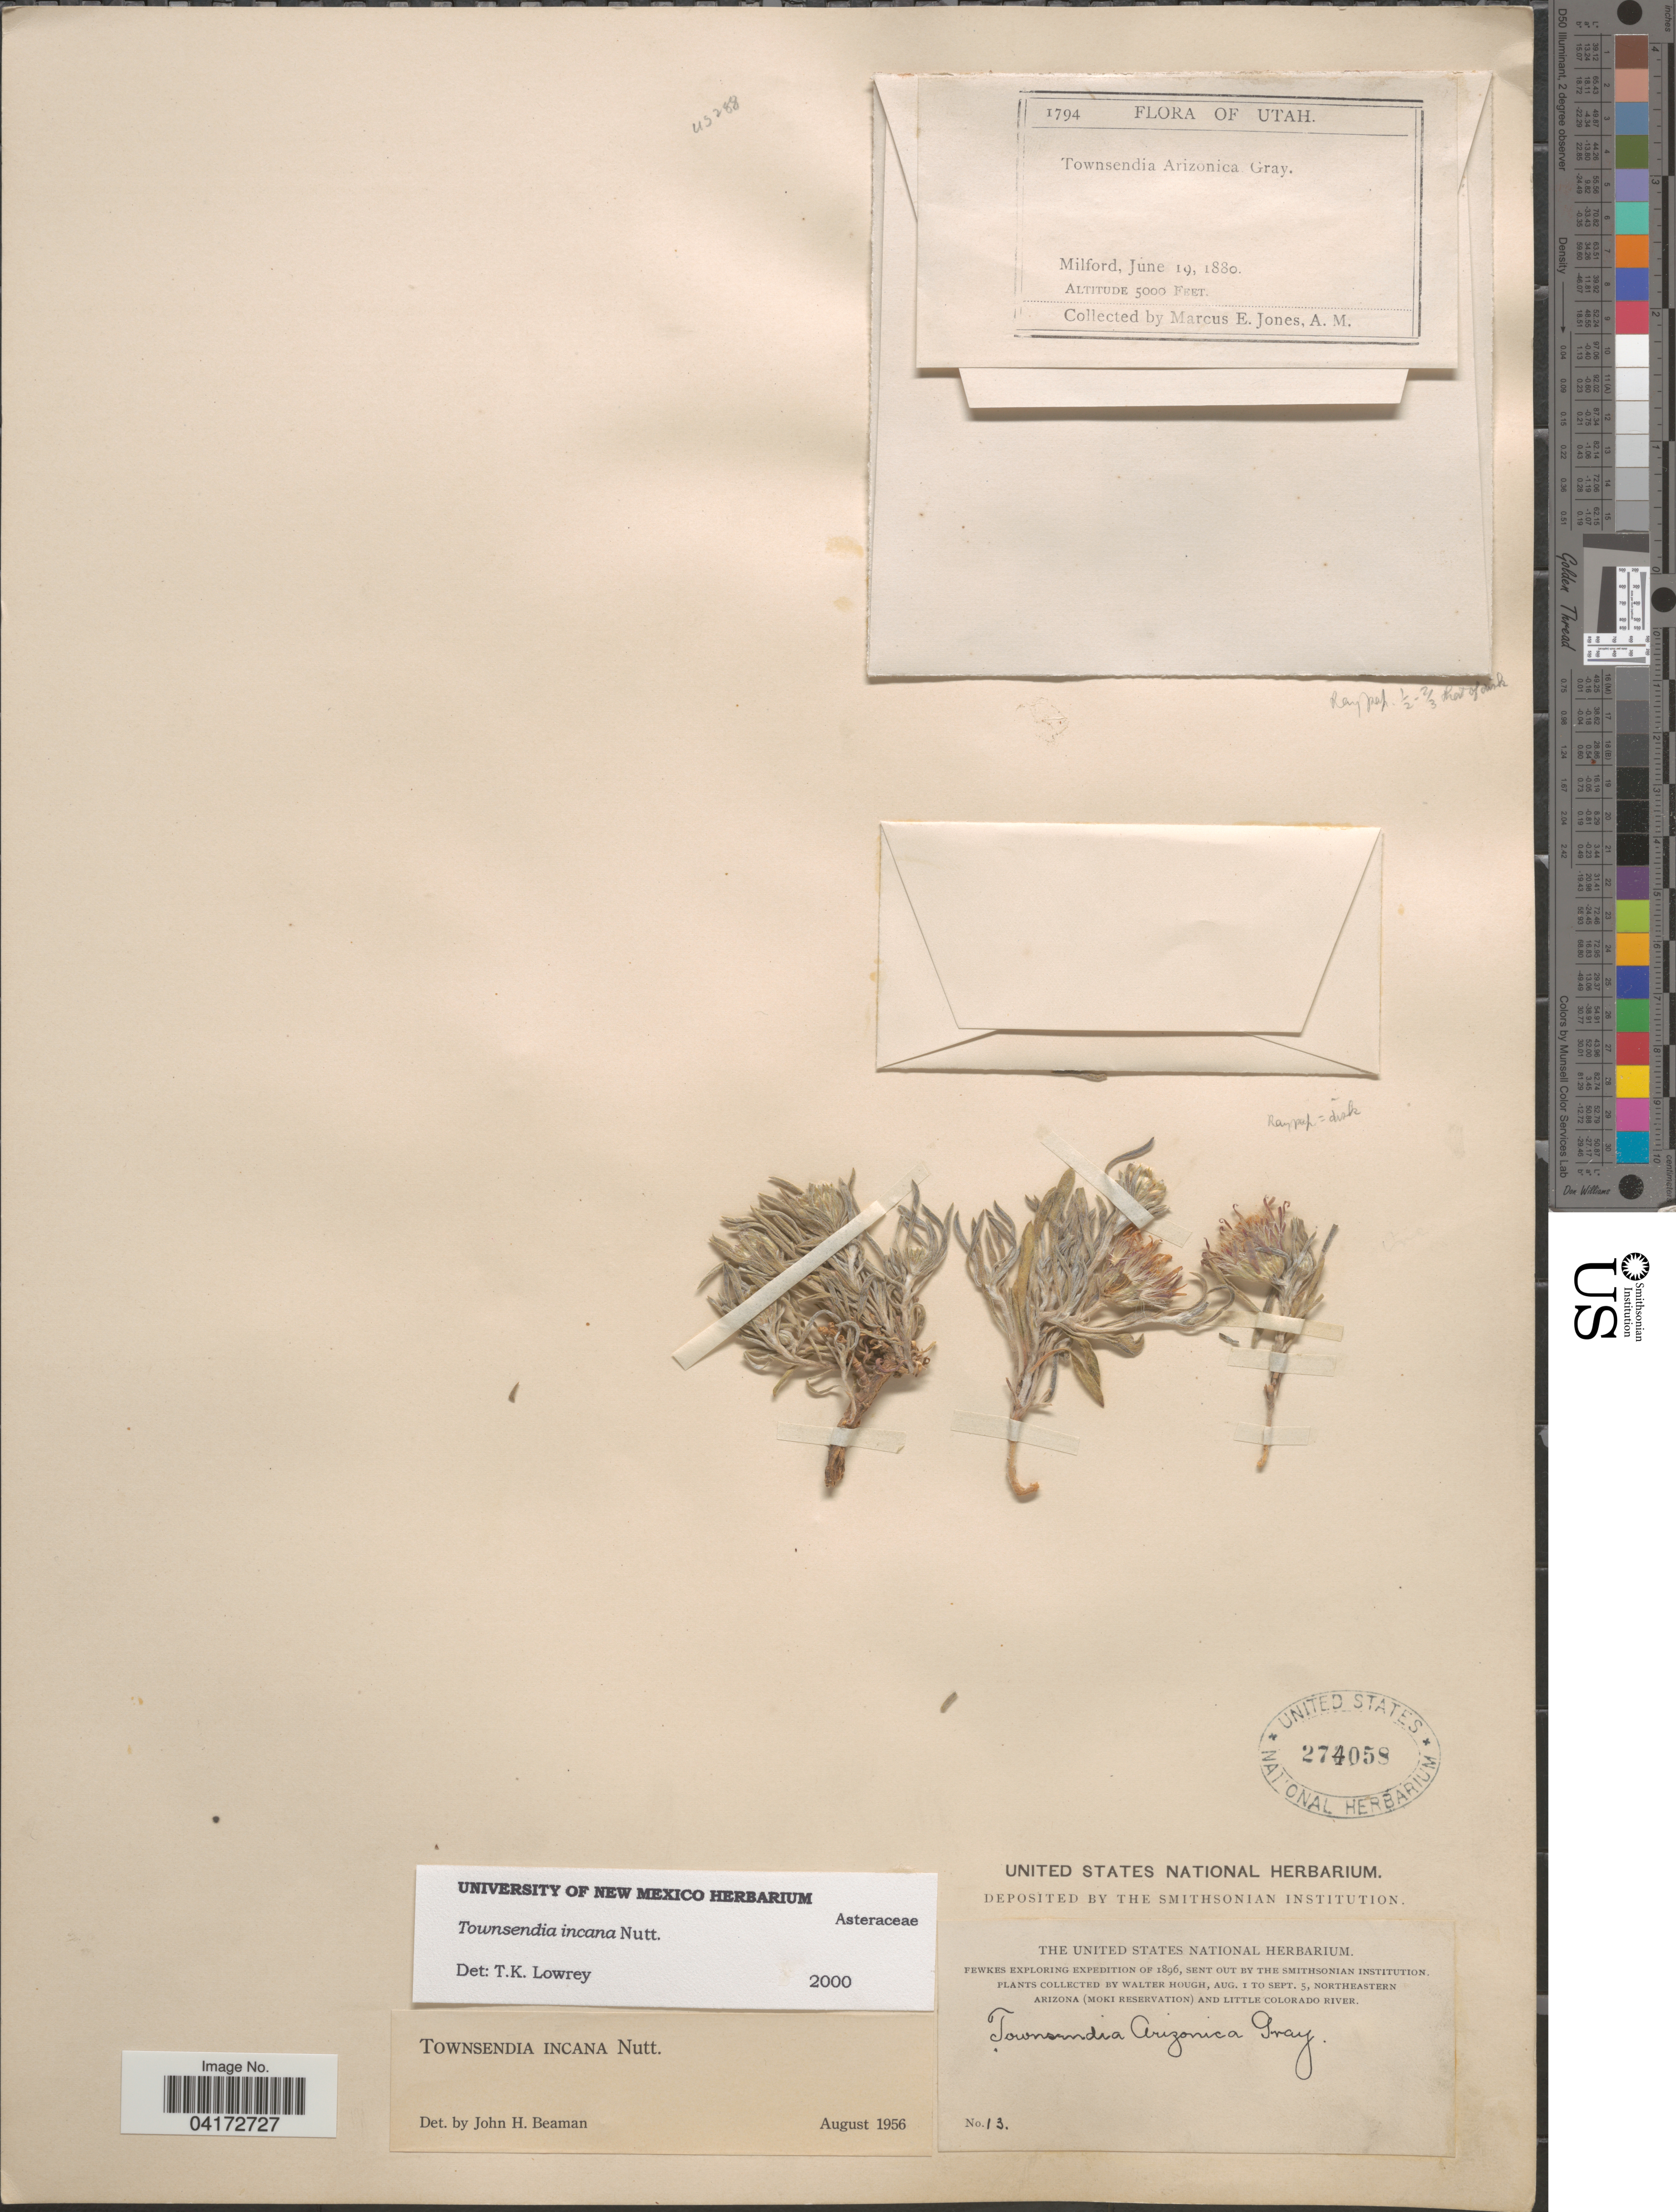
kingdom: Plantae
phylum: Tracheophyta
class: Magnoliopsida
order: Asterales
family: Asteraceae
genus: Townsendia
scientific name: Townsendia incana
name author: Nutt.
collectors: W. Hough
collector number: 13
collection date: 1896-08-01/1896-09-05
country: United States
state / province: Arizona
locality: Fewkes Exploring Expedition of 1896. Northeastern Arizona (Moki Reservation) and Little Colorado River.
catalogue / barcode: US 274058